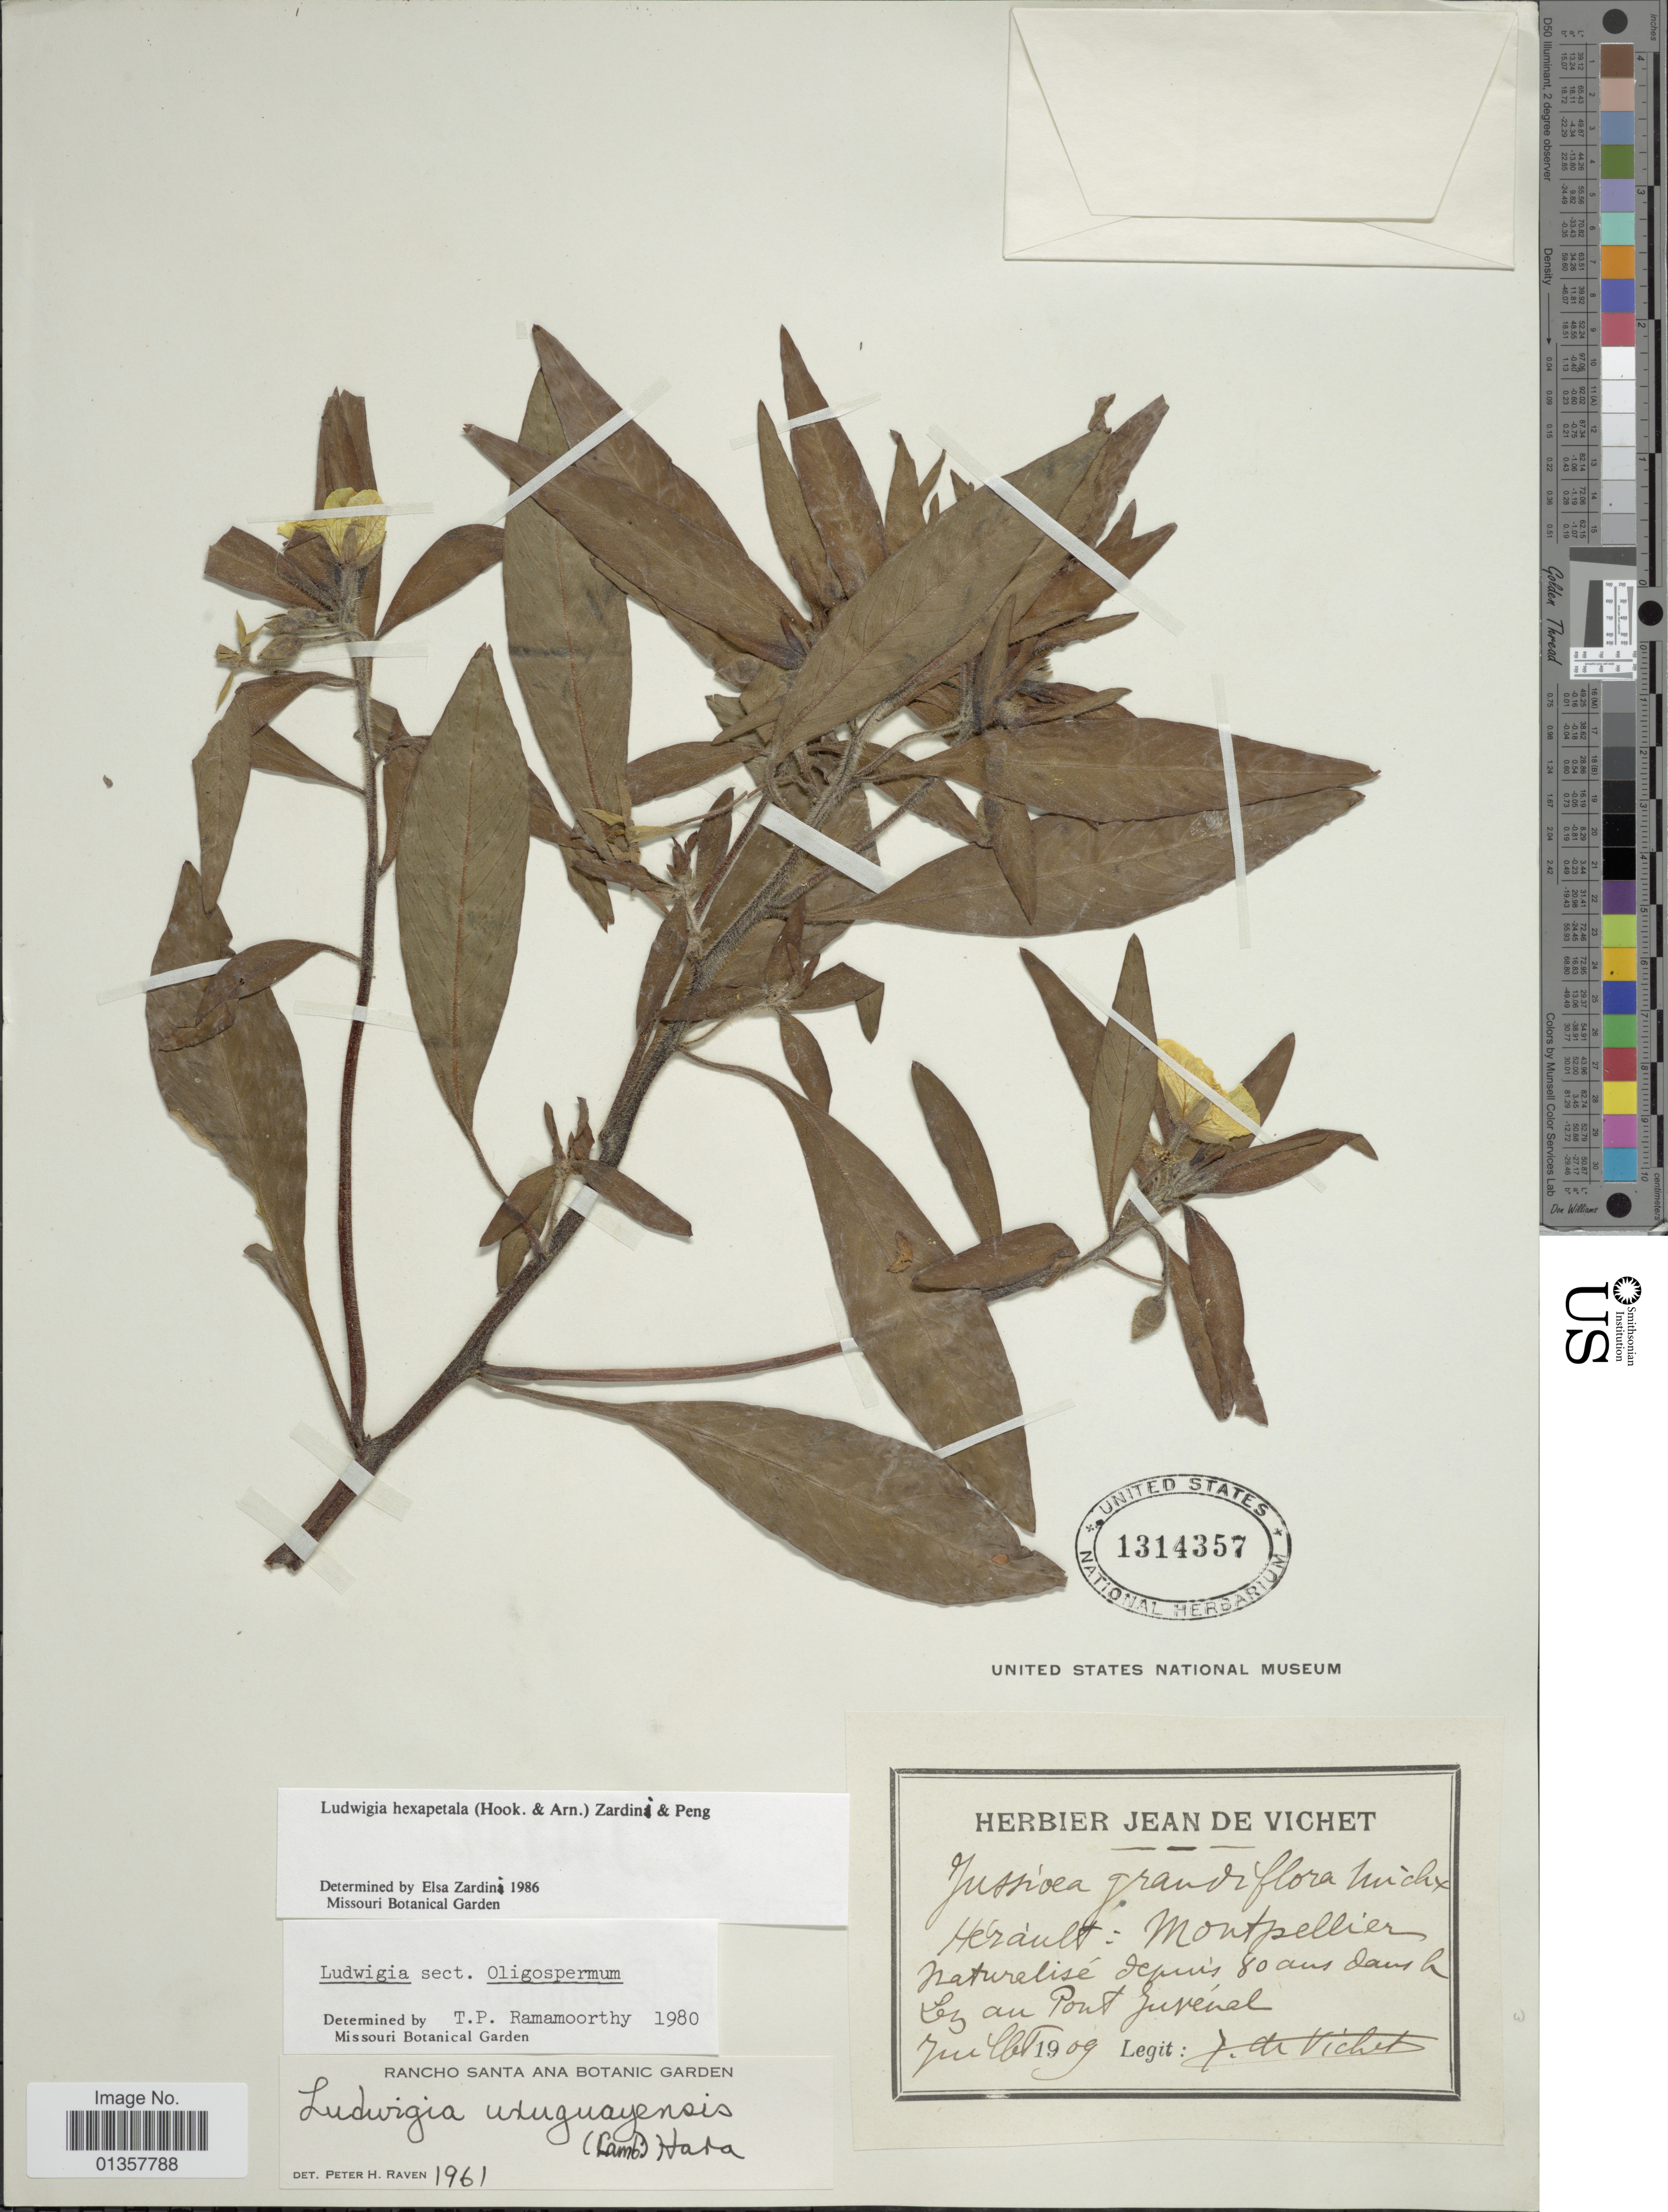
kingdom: Plantae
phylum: Tracheophyta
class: Magnoliopsida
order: Myrtales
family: Onagraceae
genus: Ludwigia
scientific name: Ludwigia hexapetala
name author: (Hook. & Arn.) Zardini et al.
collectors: J. de Vichet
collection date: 1909-07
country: France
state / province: Occitanie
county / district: Hérault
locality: Herault: Montpellier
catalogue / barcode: US 1314357